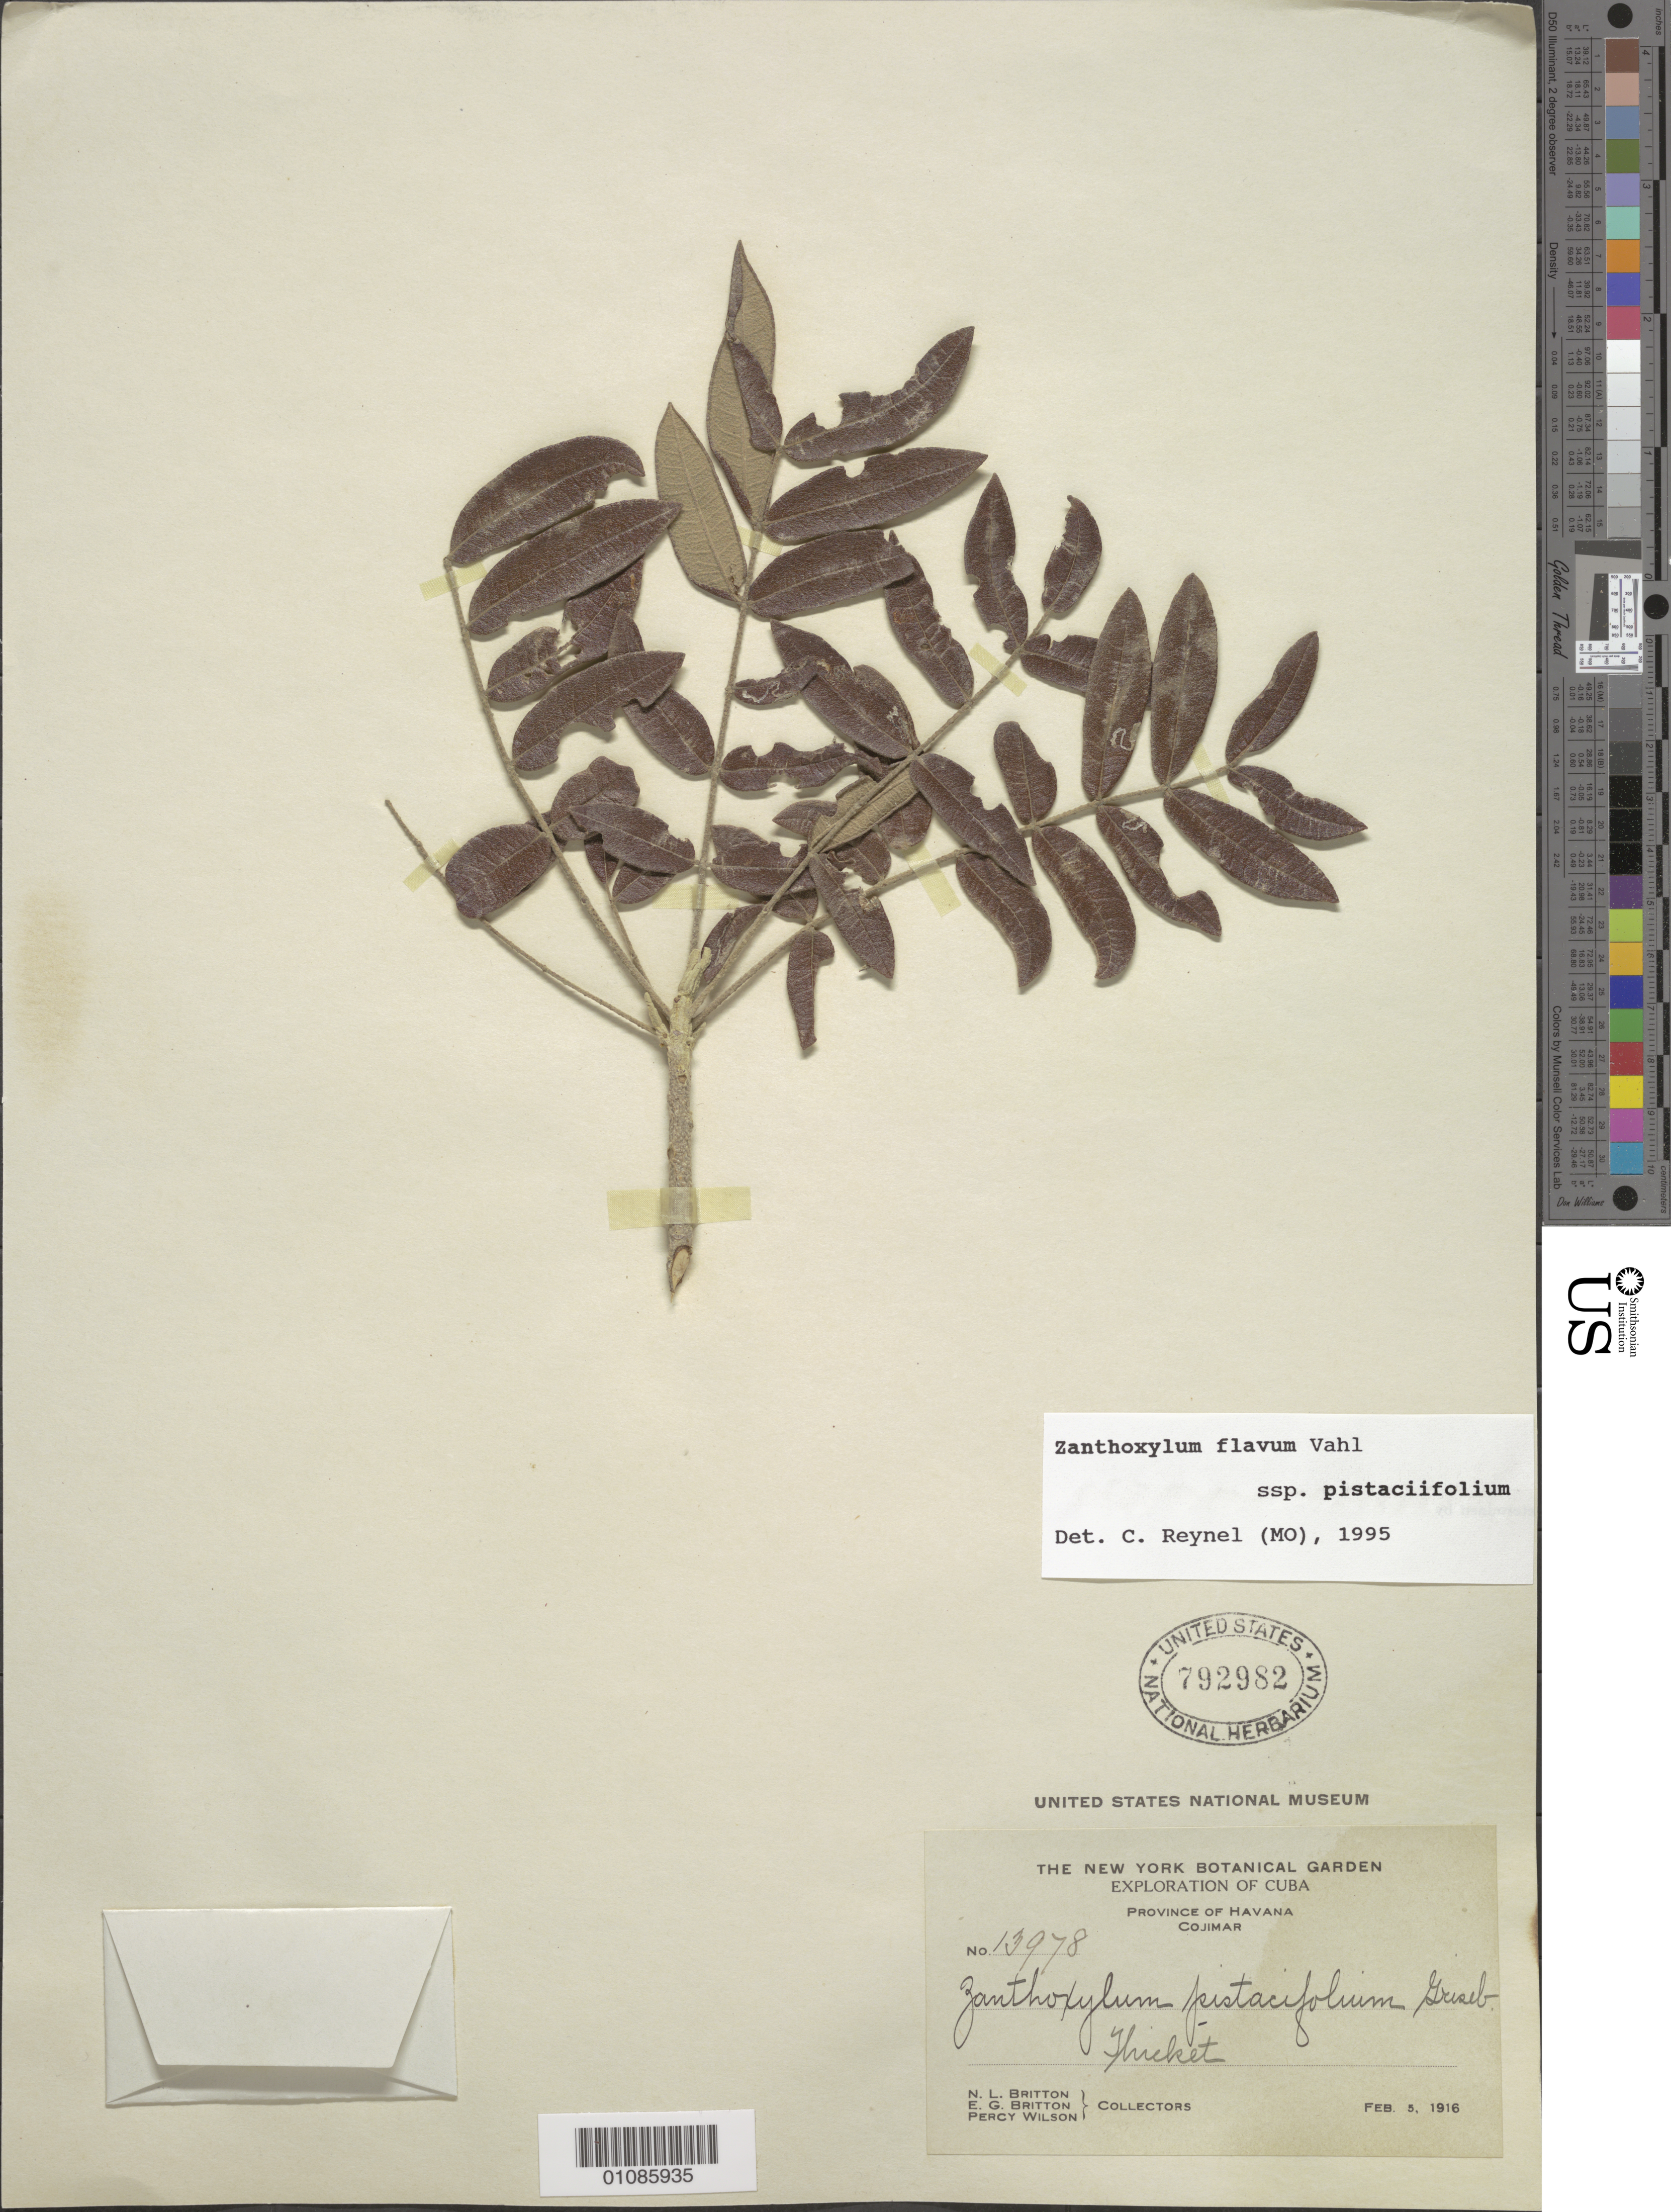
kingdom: Plantae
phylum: Tracheophyta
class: Magnoliopsida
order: Sapindales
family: Rutaceae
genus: Zanthoxylum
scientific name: Zanthoxylum pistaciifolium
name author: Griseb.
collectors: N. Britton, E. G. Britton & P. Wilson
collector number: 13978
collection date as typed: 05 Feb 1916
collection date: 1916-02-05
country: Cuba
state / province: La Habana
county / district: Municipio Habana del Este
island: Cuba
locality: Cojimar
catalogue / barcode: US 792982